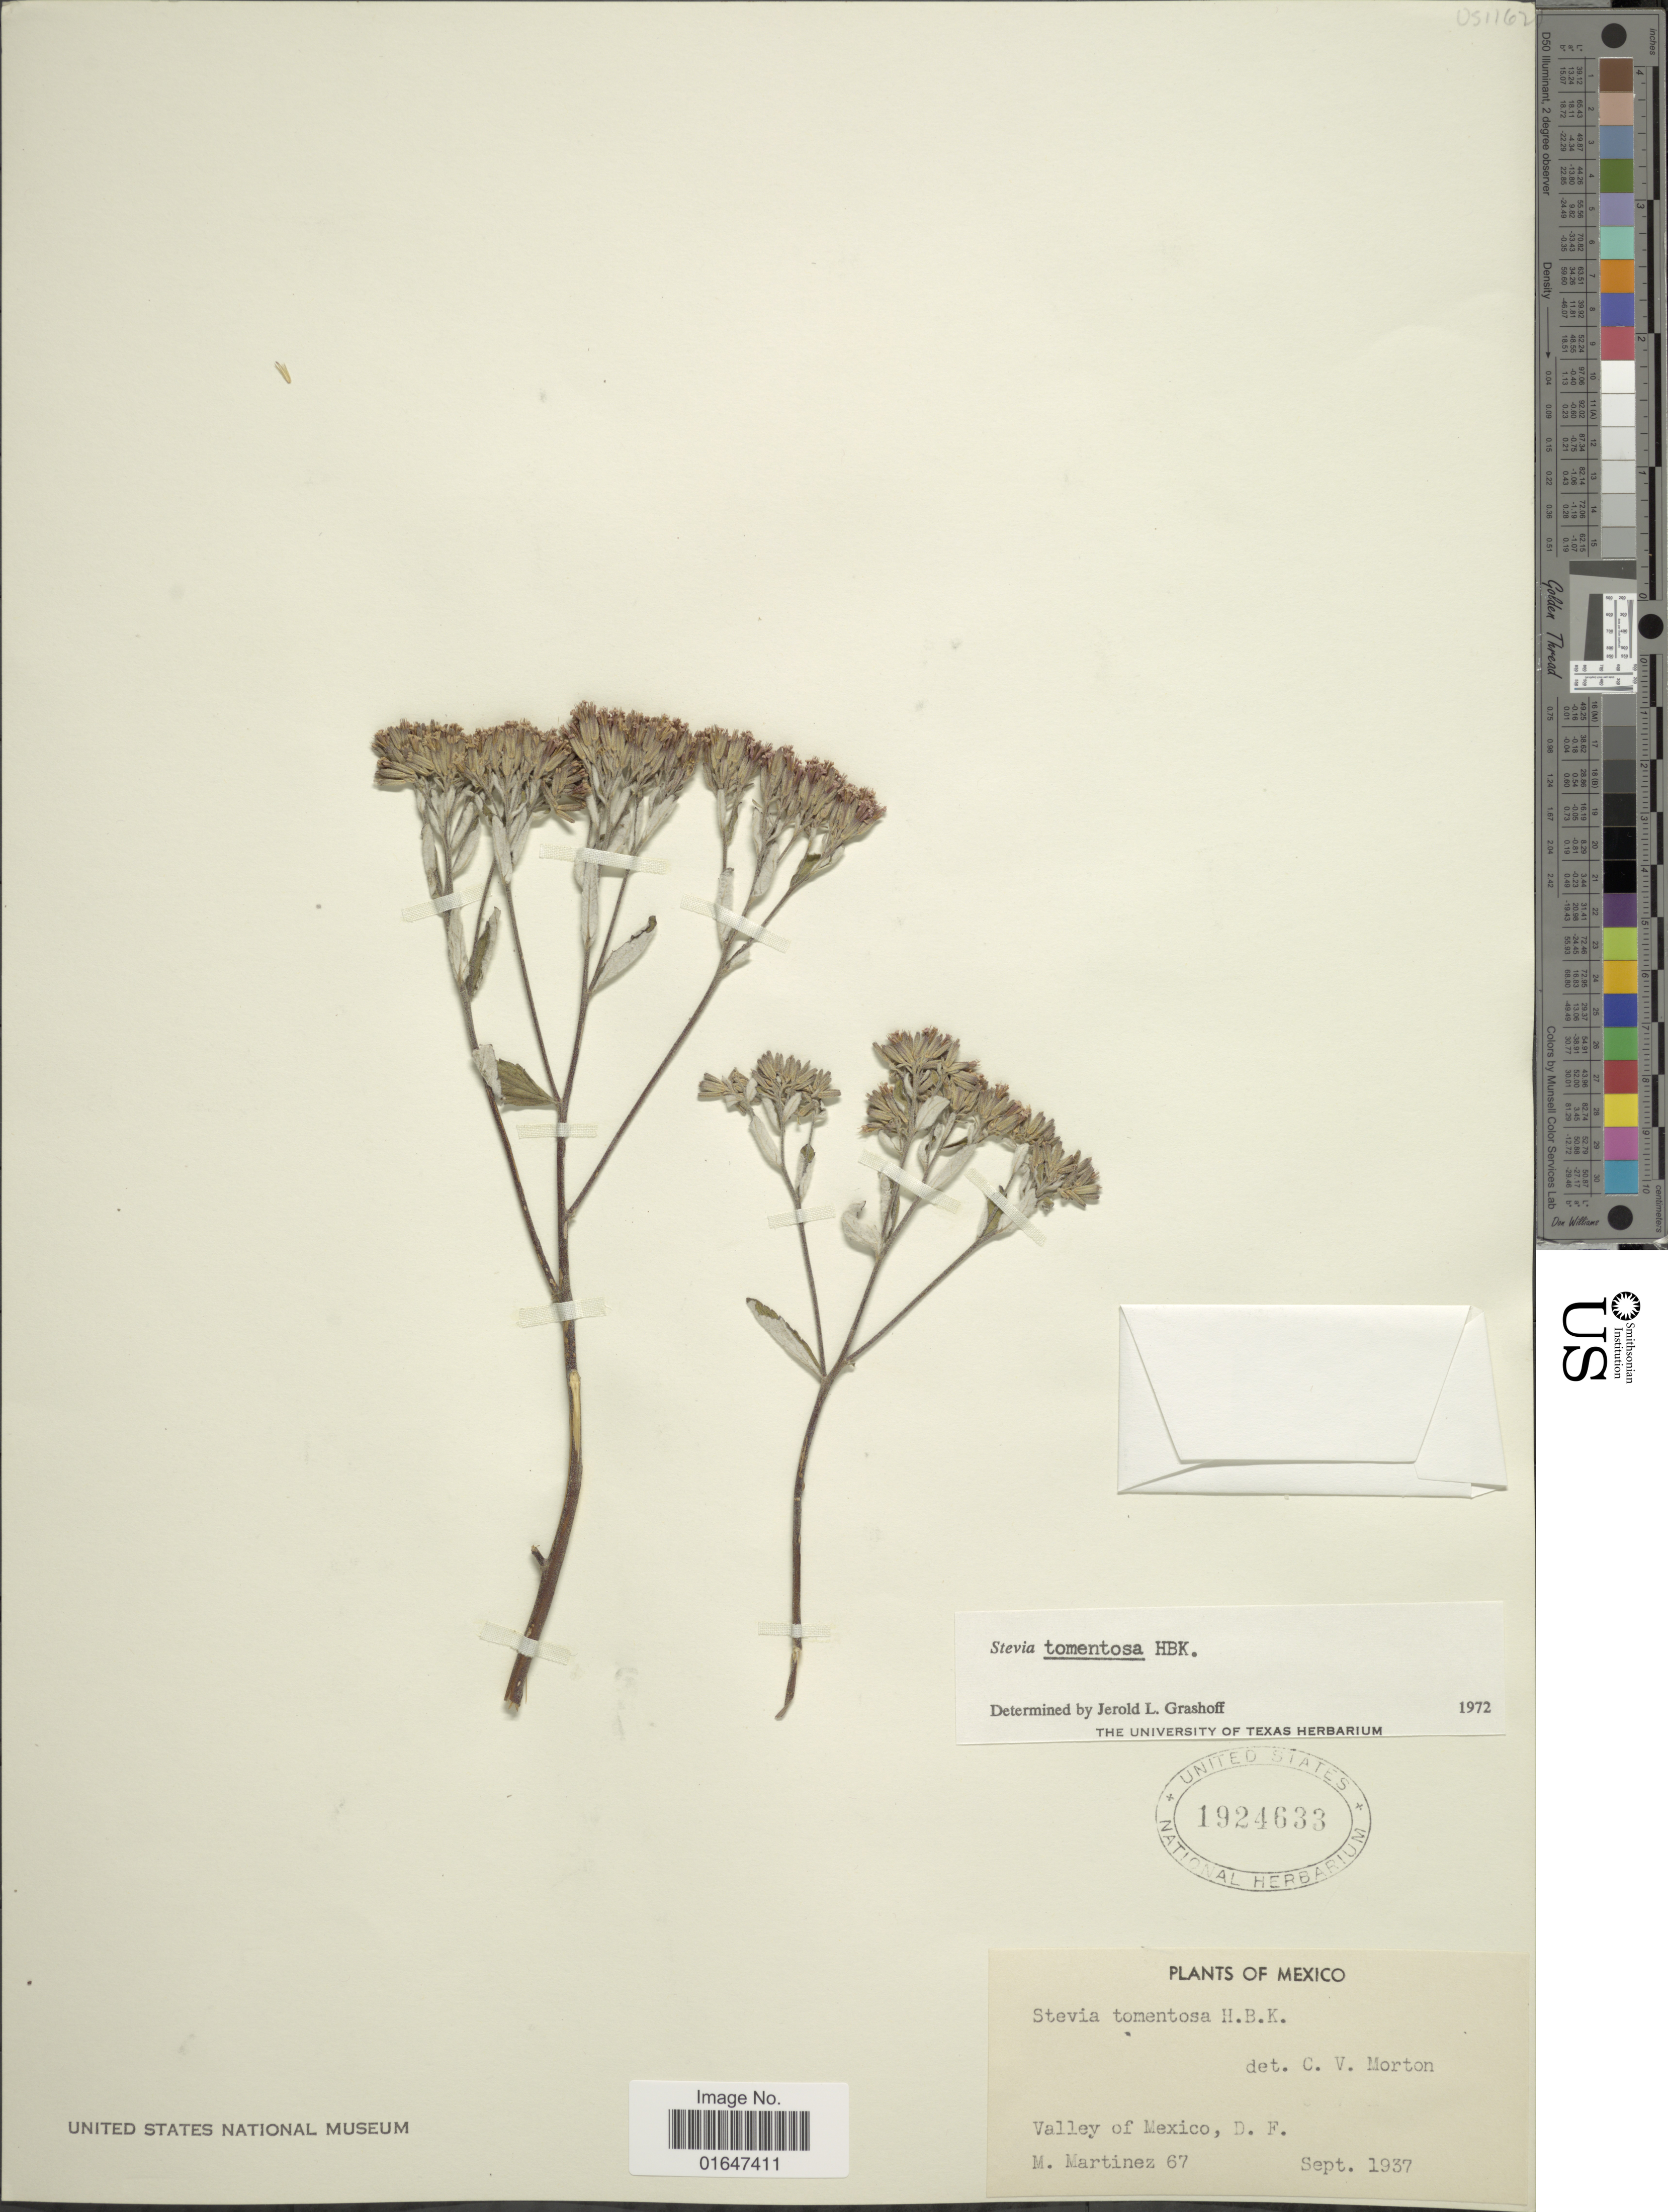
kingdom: Plantae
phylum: Tracheophyta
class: Magnoliopsida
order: Asterales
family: Asteraceae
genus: Stevia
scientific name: Stevia tomentosa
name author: Kunth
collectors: M. Martinez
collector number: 67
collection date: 1937-09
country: Mexico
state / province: Distrito Federal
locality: Valley of Mexico, D. F.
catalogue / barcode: US 1924633